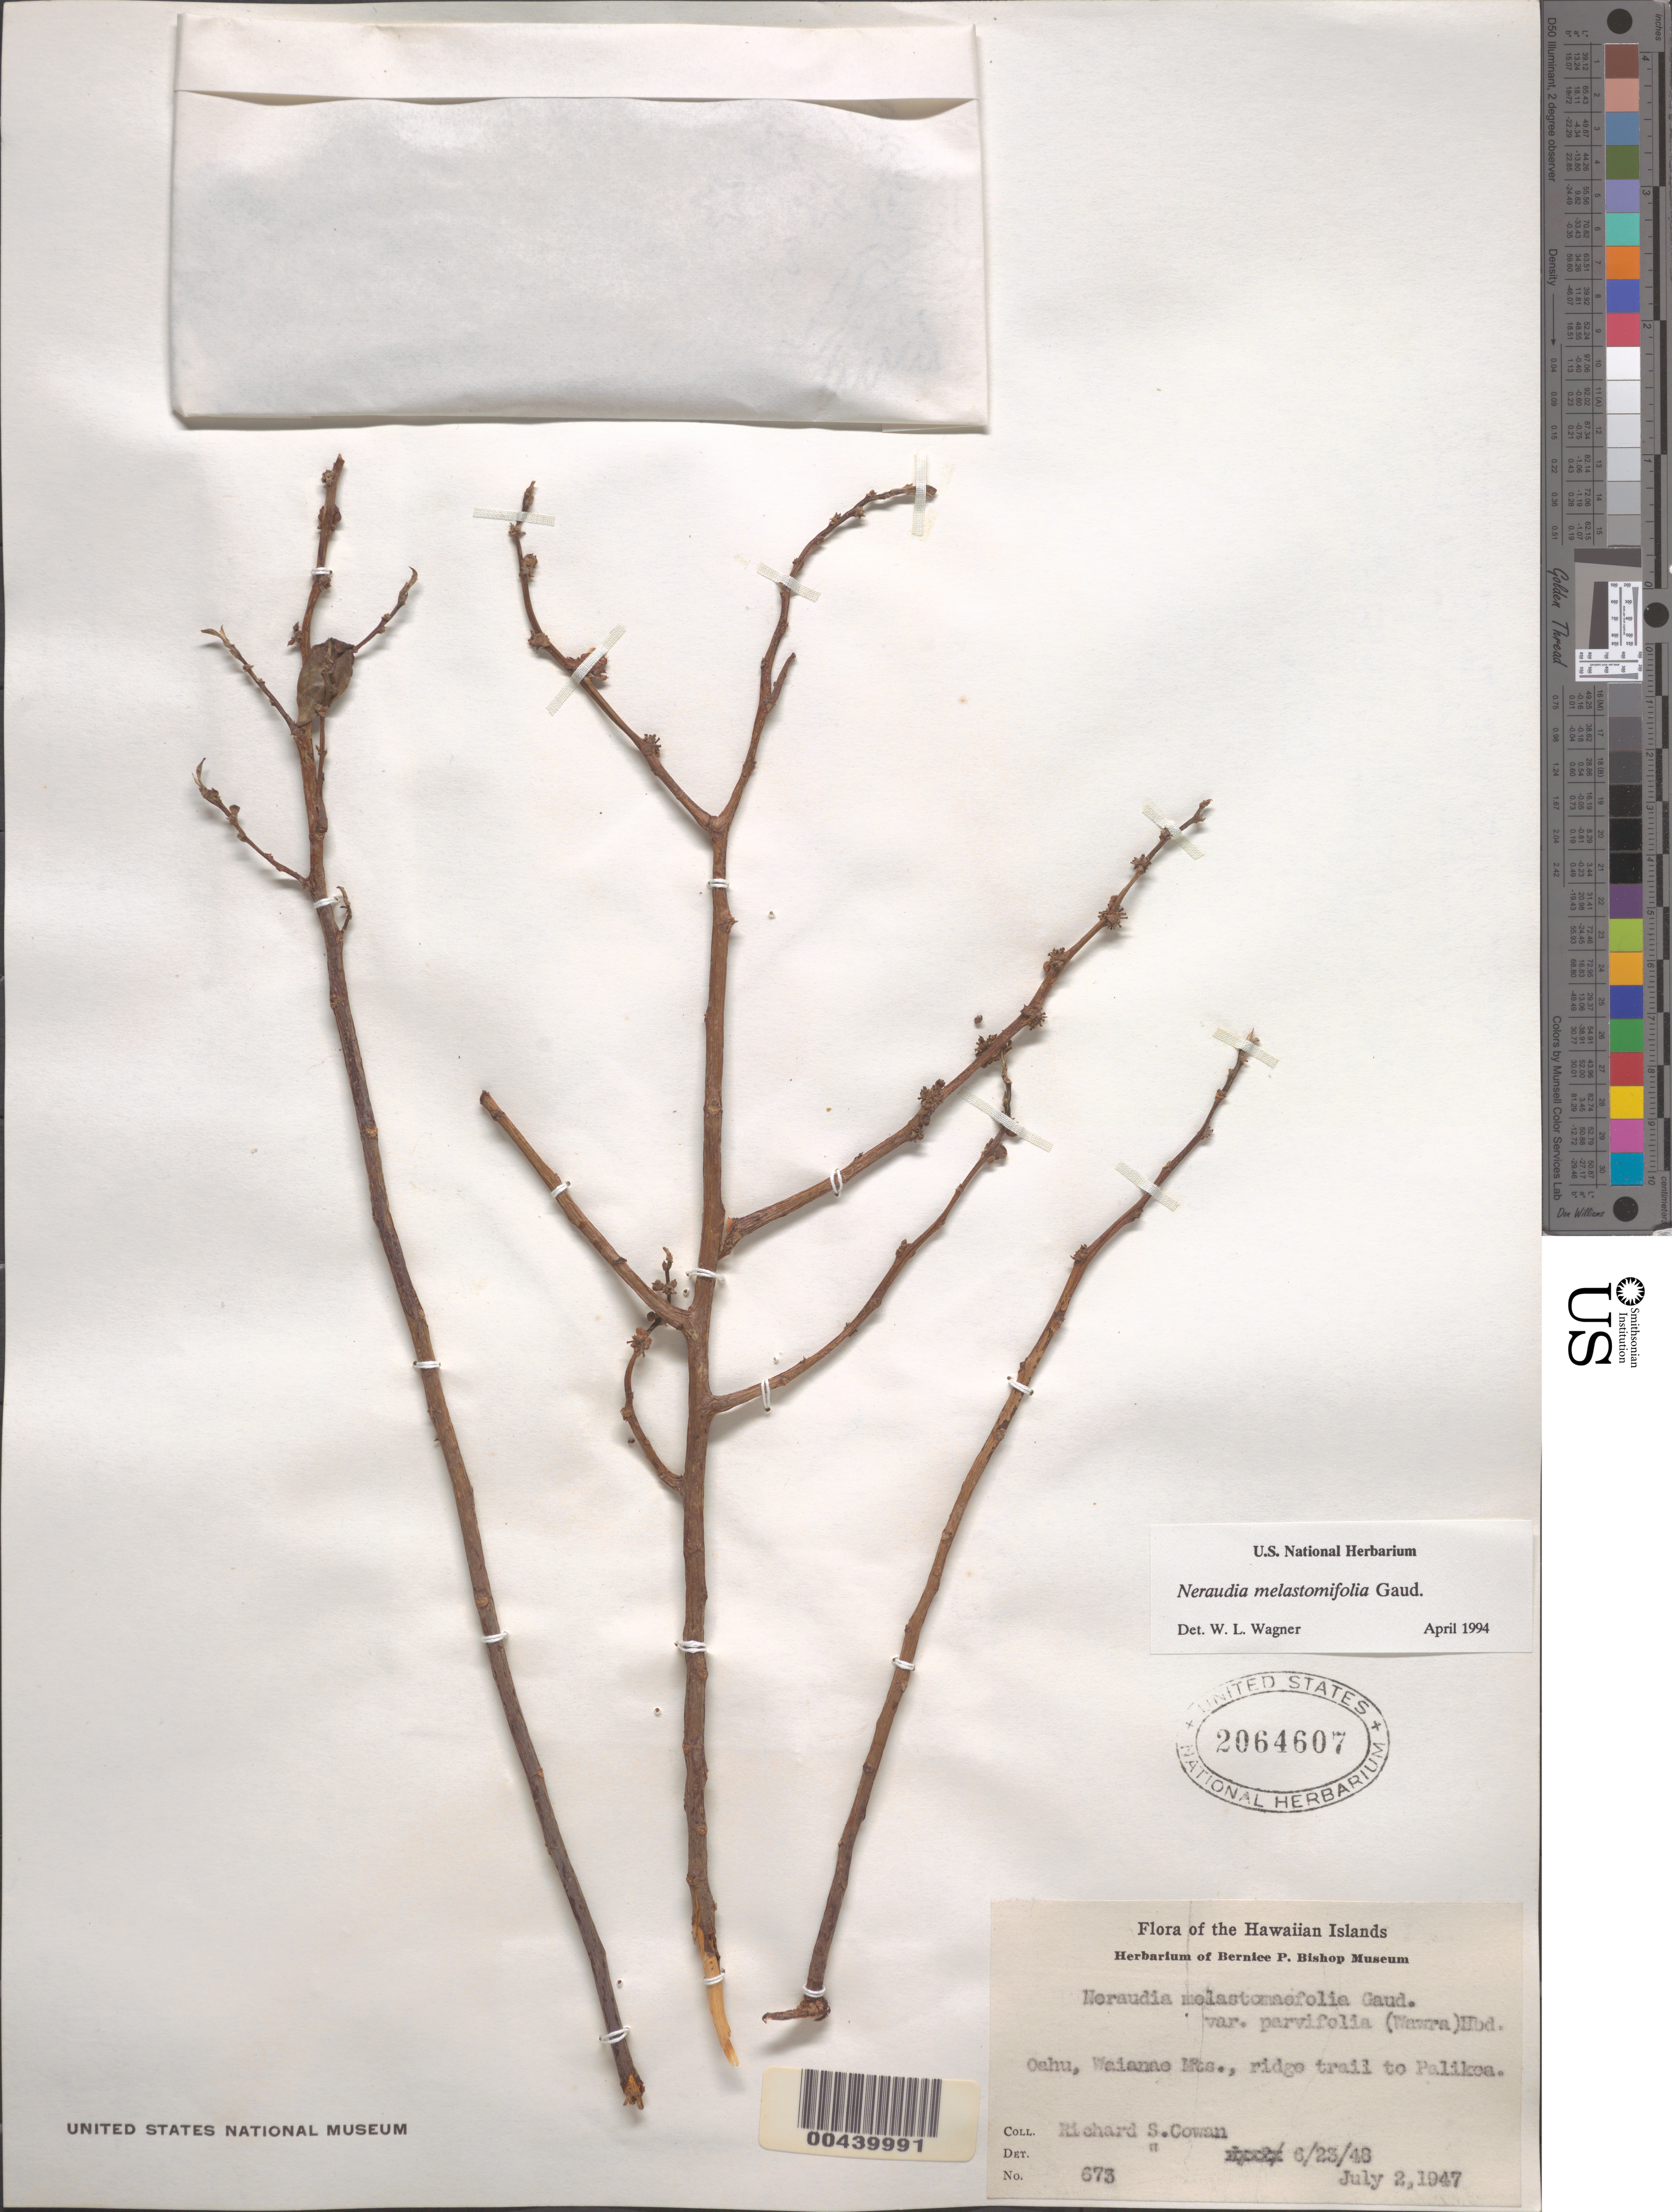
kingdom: Plantae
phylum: Tracheophyta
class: Magnoliopsida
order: Rosales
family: Urticaceae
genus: Neraudia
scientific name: Neraudia melastomifolia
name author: Gaudich.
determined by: Wagner, W. L., (BOT), Smithsonian Institution - National Museum of Natural History (UNITED STATES)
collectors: R. S. Cowan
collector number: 673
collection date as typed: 2 Jul 1947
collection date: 1947-07-02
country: United States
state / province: Hawaii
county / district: Honolulu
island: Oahu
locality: Waianae Mountains, ridge trail to Palikea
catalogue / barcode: US 2064607